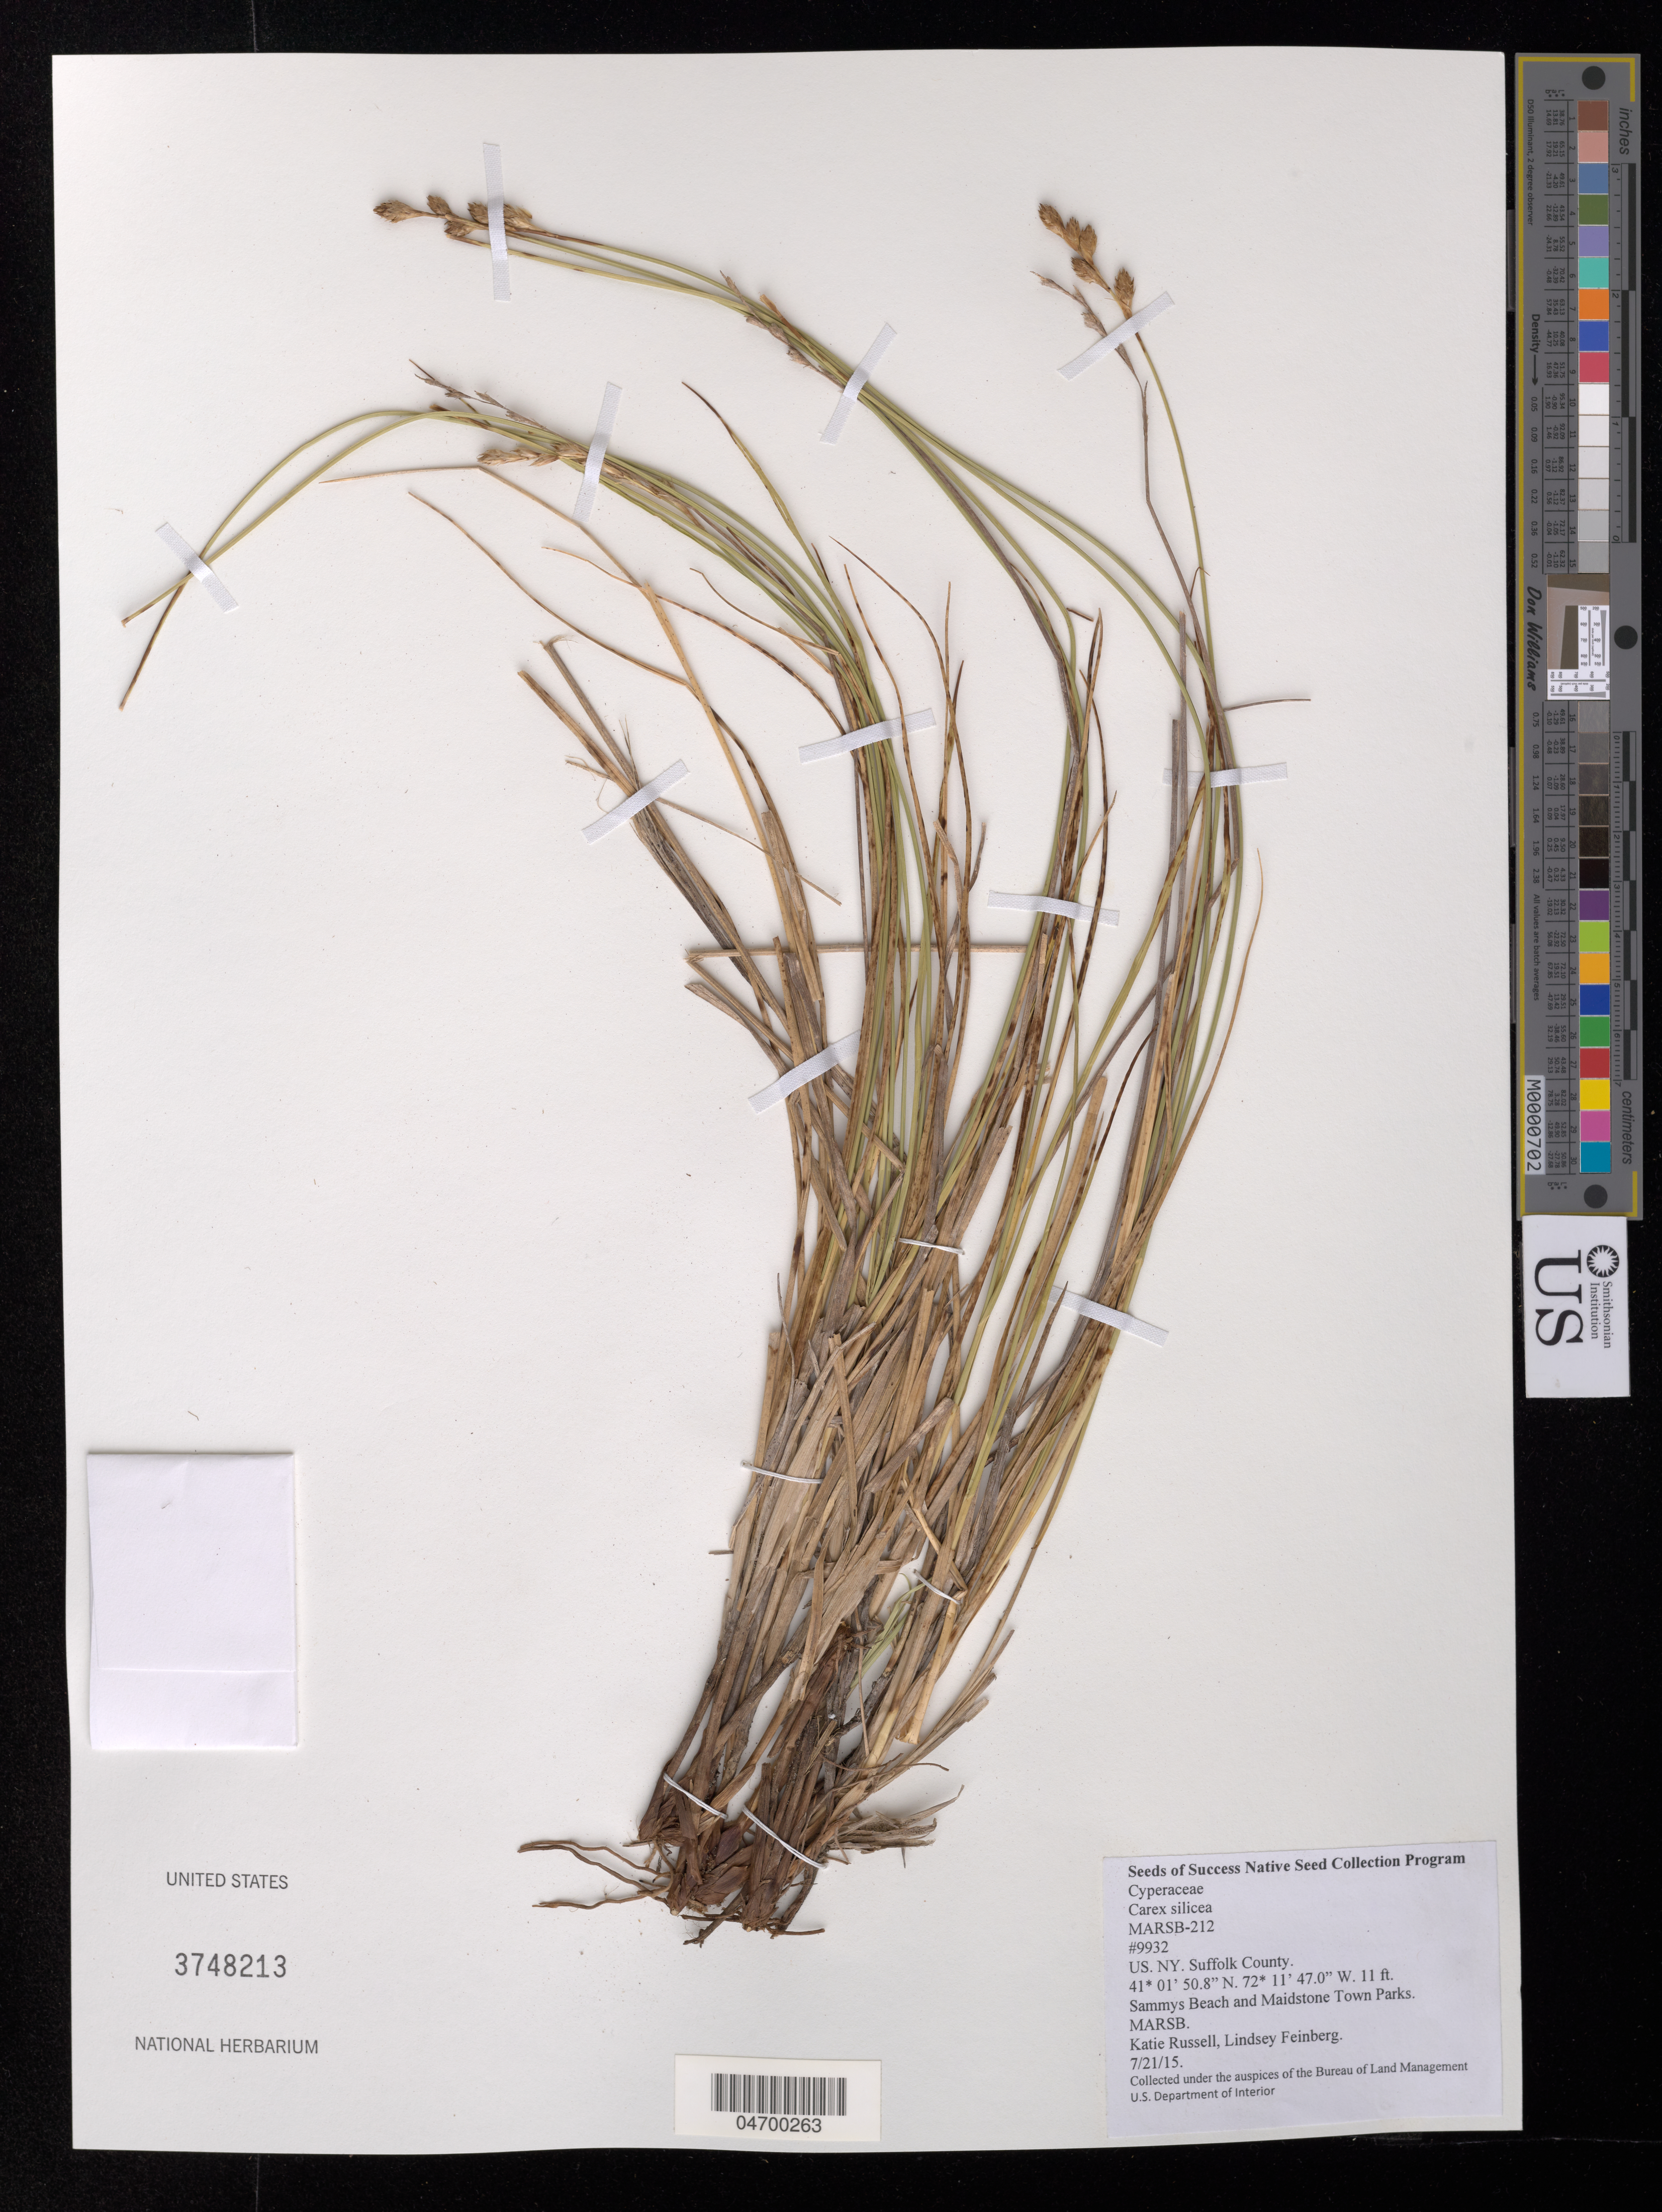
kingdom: Plantae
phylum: Tracheophyta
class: Liliopsida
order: Poales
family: Cyperaceae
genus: Carex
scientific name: Carex silicea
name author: Olney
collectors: K. Russell & L. Feinberg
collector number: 9932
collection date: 2015-07-21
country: United States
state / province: New York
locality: Suffolk County. Sammys Beach and Maidstone Town Parks. MARSB.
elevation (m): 3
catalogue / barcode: US 3748213